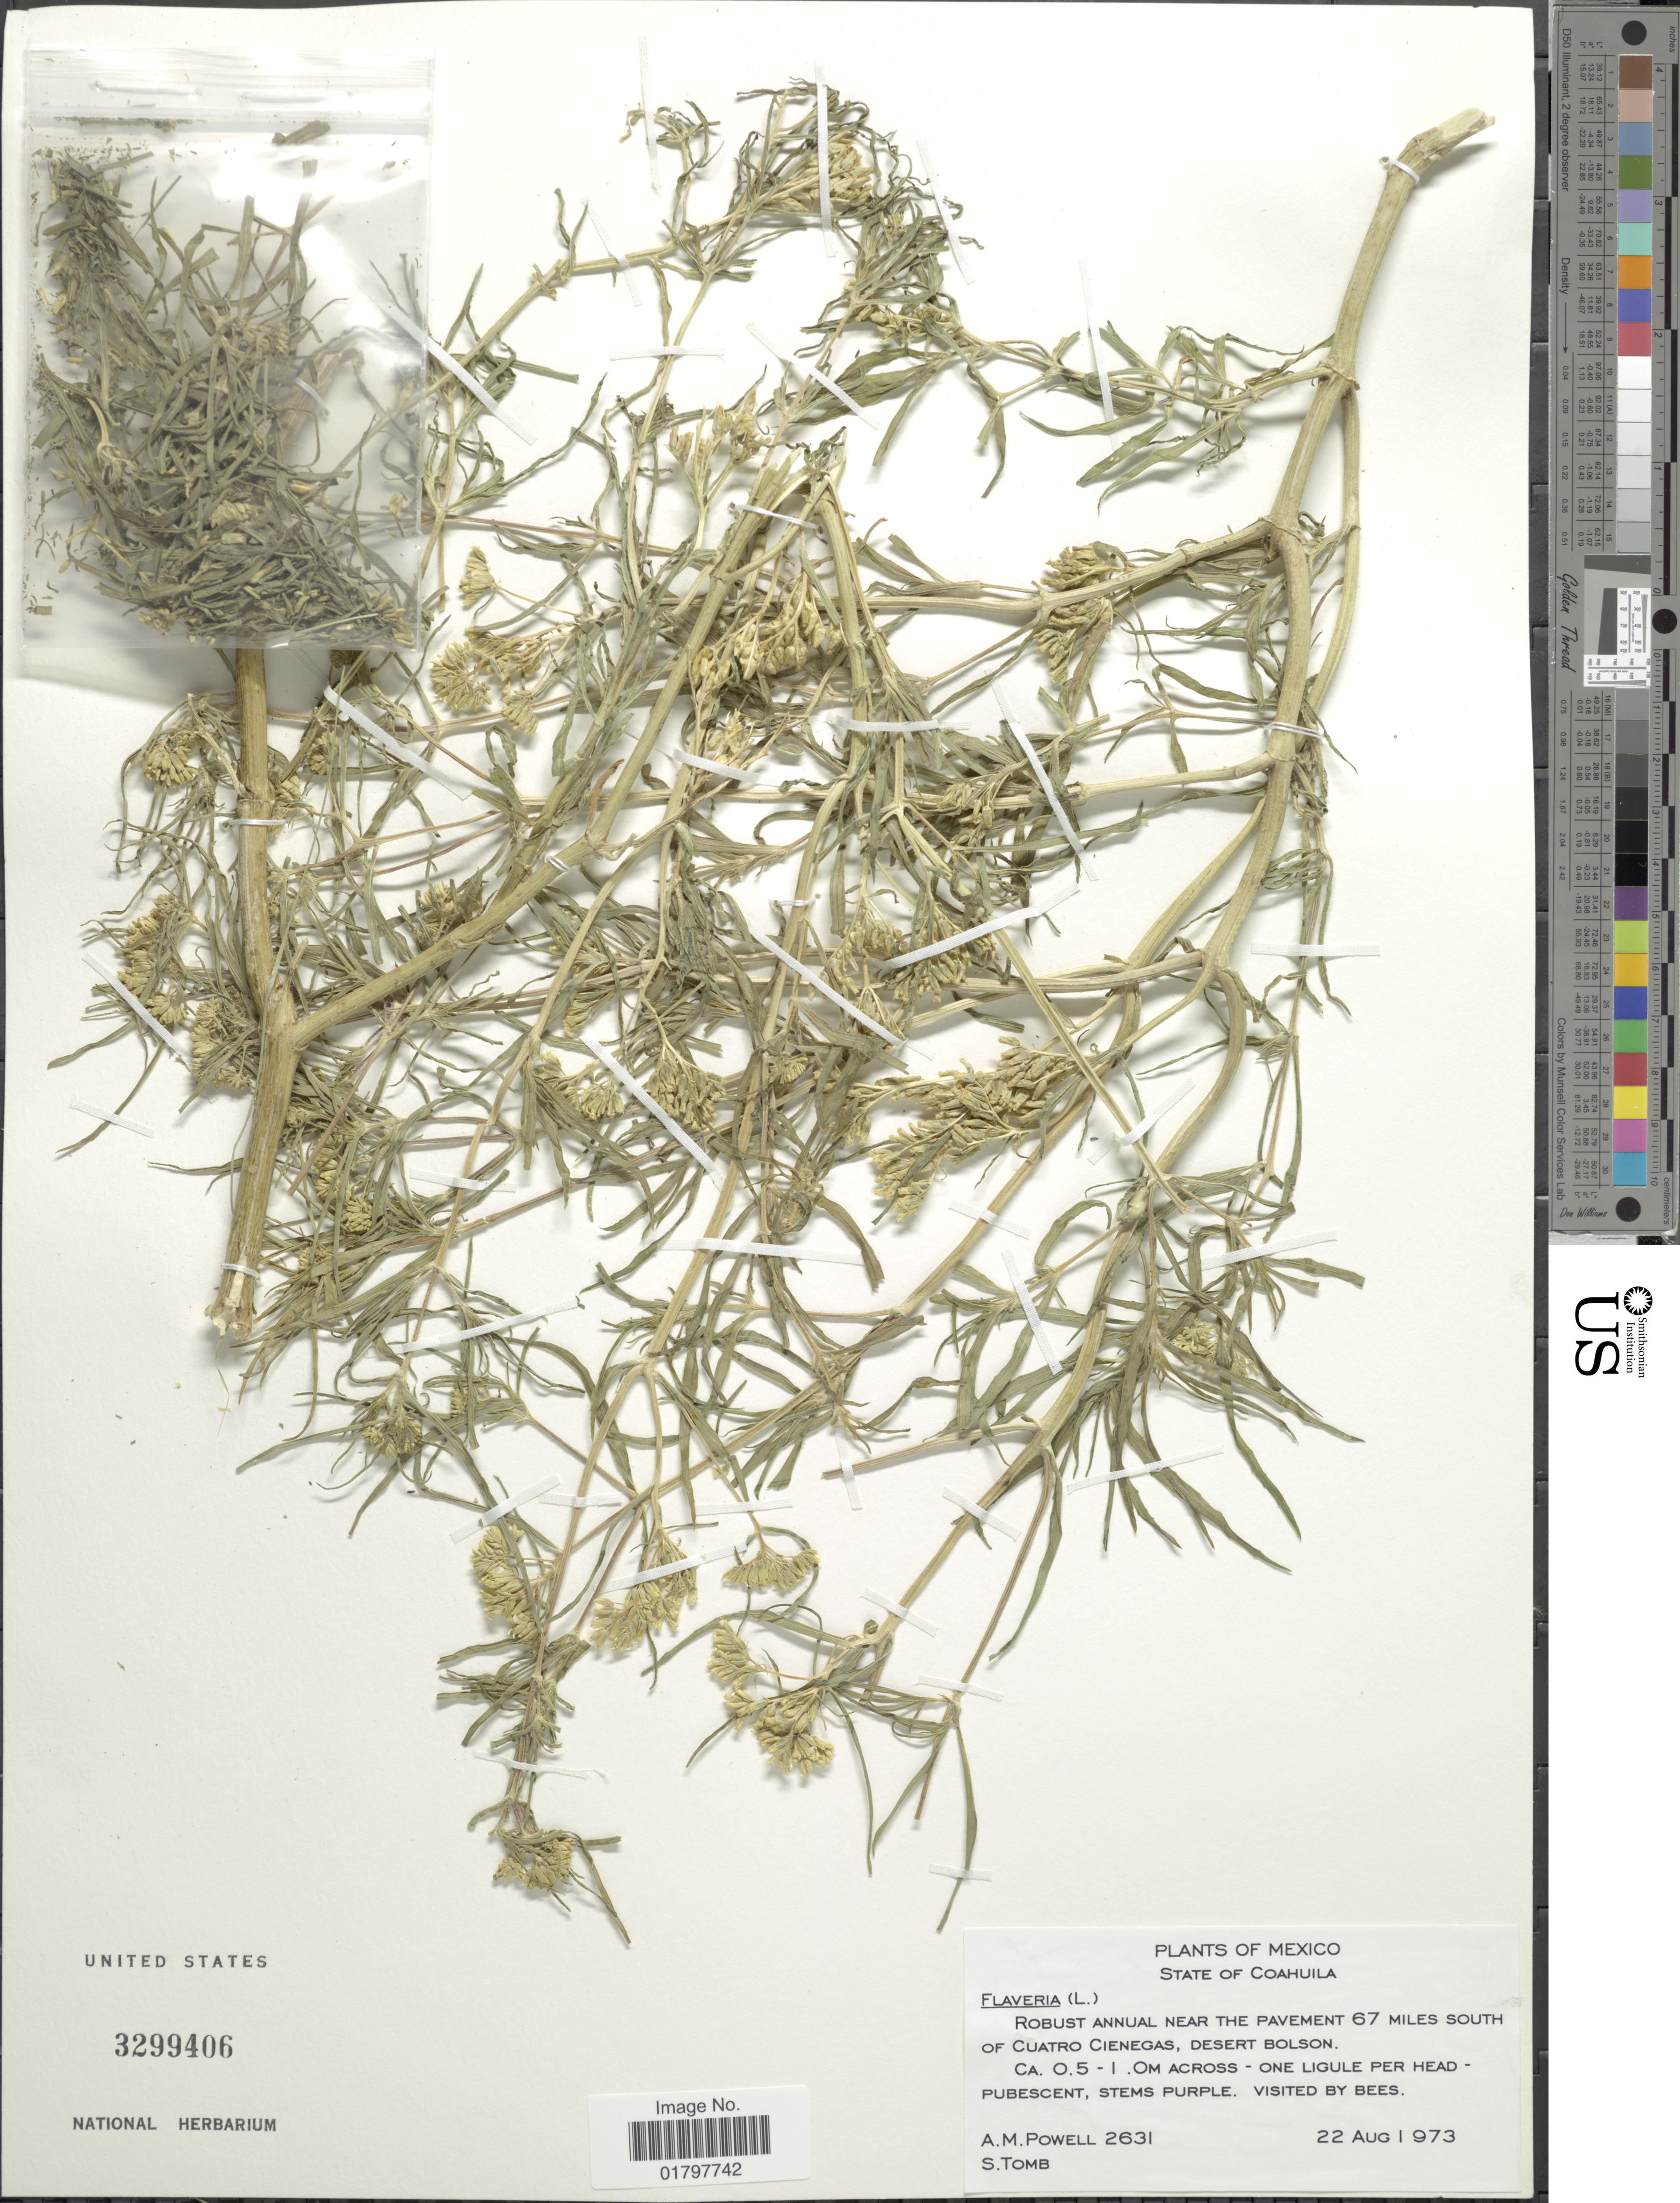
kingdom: Plantae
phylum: Tracheophyta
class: Magnoliopsida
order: Asterales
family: Asteraceae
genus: Flaveria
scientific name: Flaveria sp.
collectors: A. M. Powell & S. Tomb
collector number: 2631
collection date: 1973-08-22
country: Mexico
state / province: Coahuila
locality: State of Coahuila. Robust annual near the pavement 67 miles South of Cuatro Cienegas, desert Bolson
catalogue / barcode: US 3299406